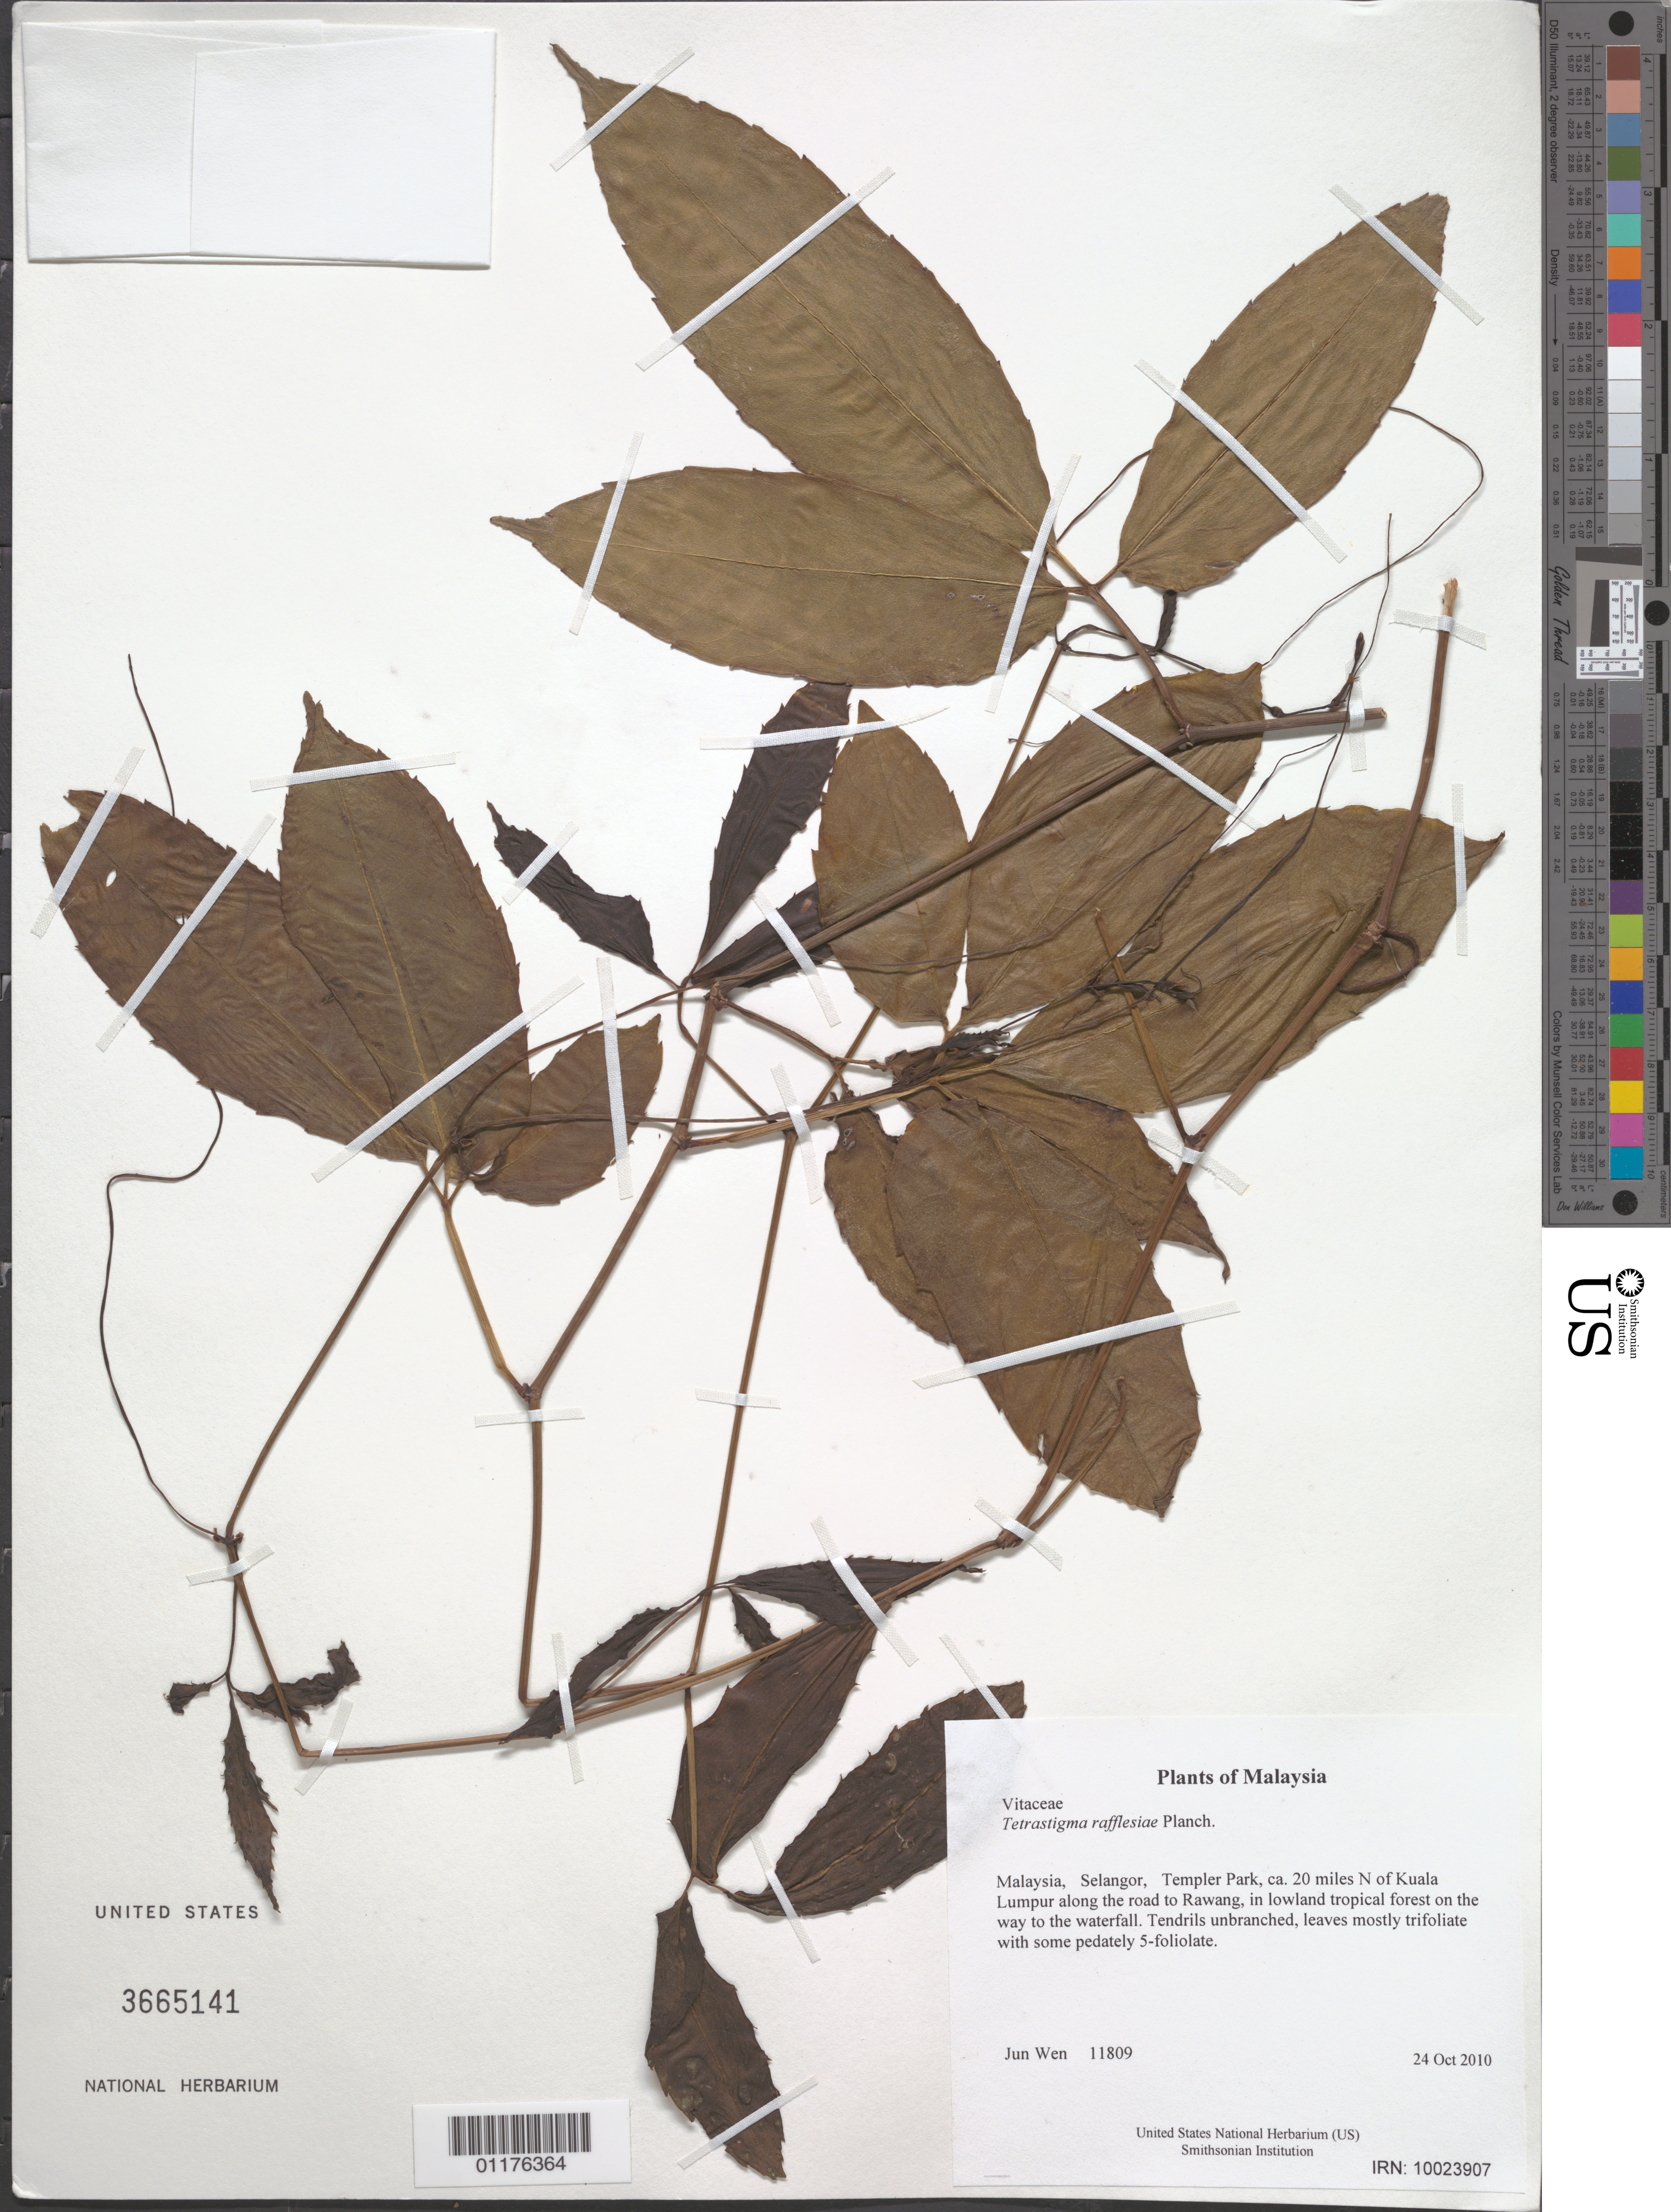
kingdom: Plantae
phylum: Tracheophyta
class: Magnoliopsida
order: Vitales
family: Vitaceae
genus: Tetrastigma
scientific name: Tetrastigma rafflesiae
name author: Planch.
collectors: J. Wen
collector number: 11809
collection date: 2010-10-24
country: Malaysia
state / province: Selangor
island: Borneo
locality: Templer Park, ca. 20 miles N of Kuala Lumpur along the road to Rawang, in lowland tropical forest on the way to the waterfall.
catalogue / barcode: US 3665141